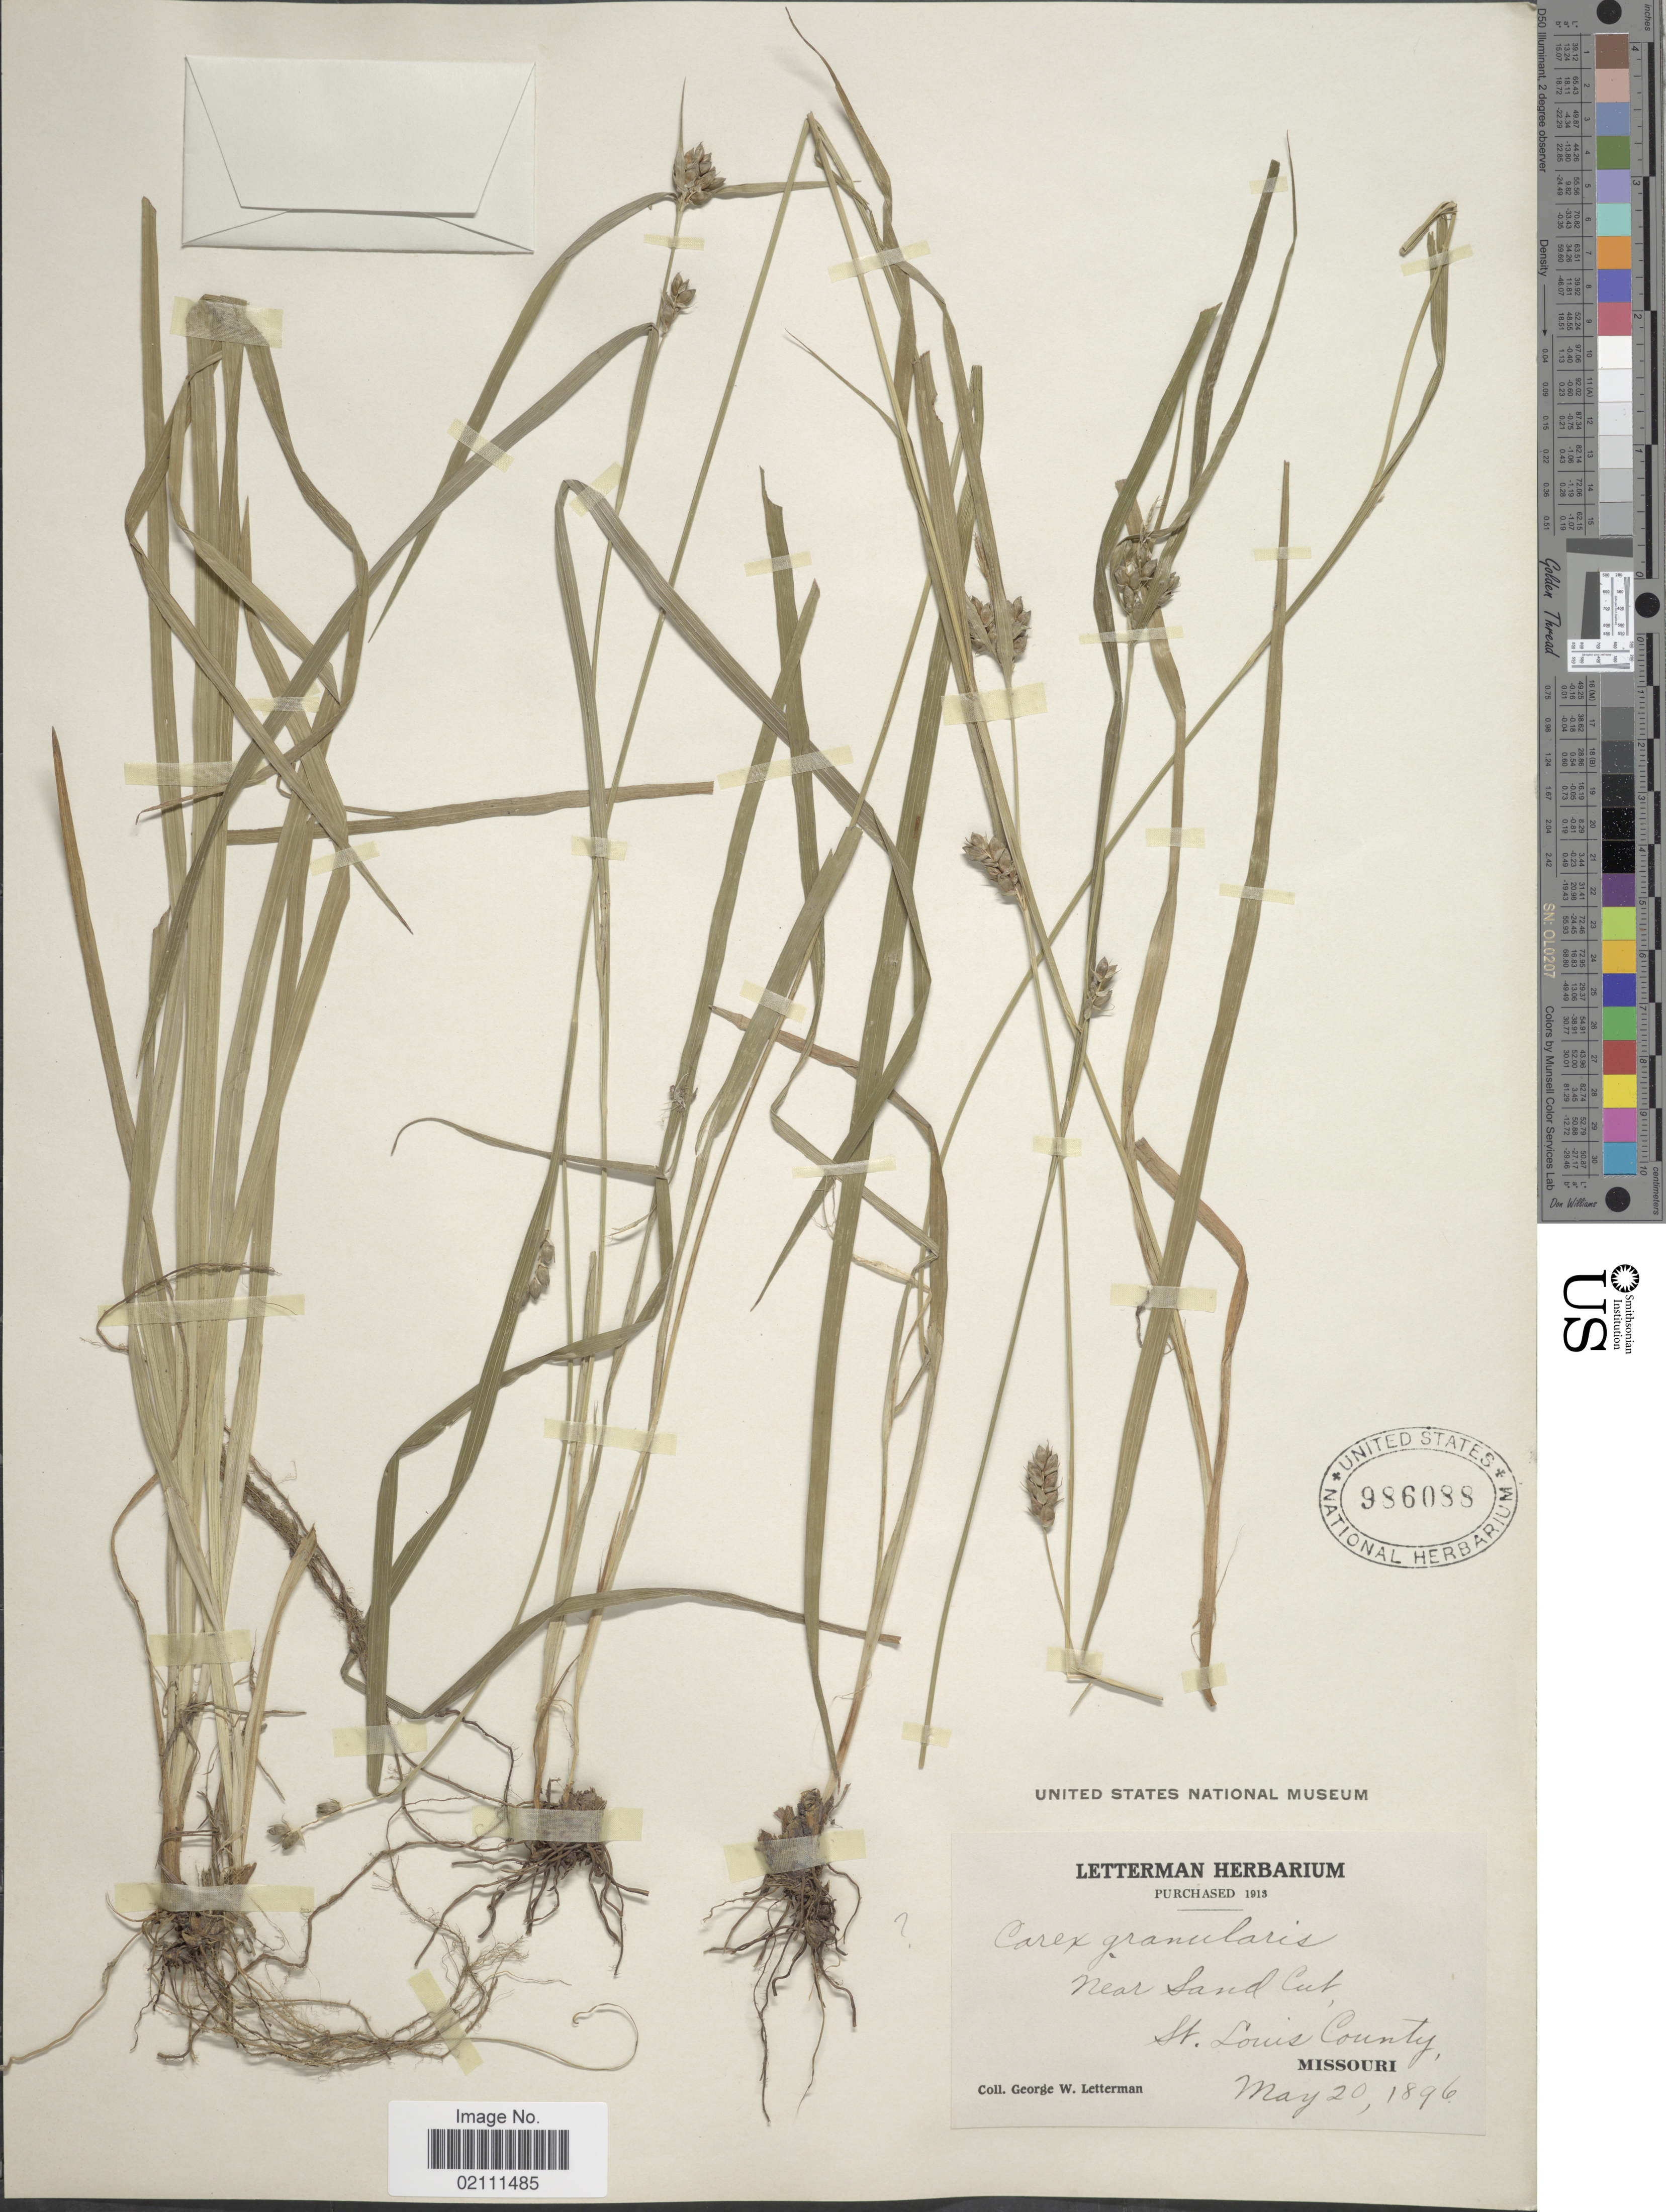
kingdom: Plantae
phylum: Tracheophyta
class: Liliopsida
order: Poales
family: Cyperaceae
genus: Carex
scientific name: Carex granularis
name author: Muhl. ex Willd.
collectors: G. W. Letterman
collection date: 1896-05-20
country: United States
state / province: Missouri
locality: Near Sand Cut, St. Louis County.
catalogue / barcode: US 986088